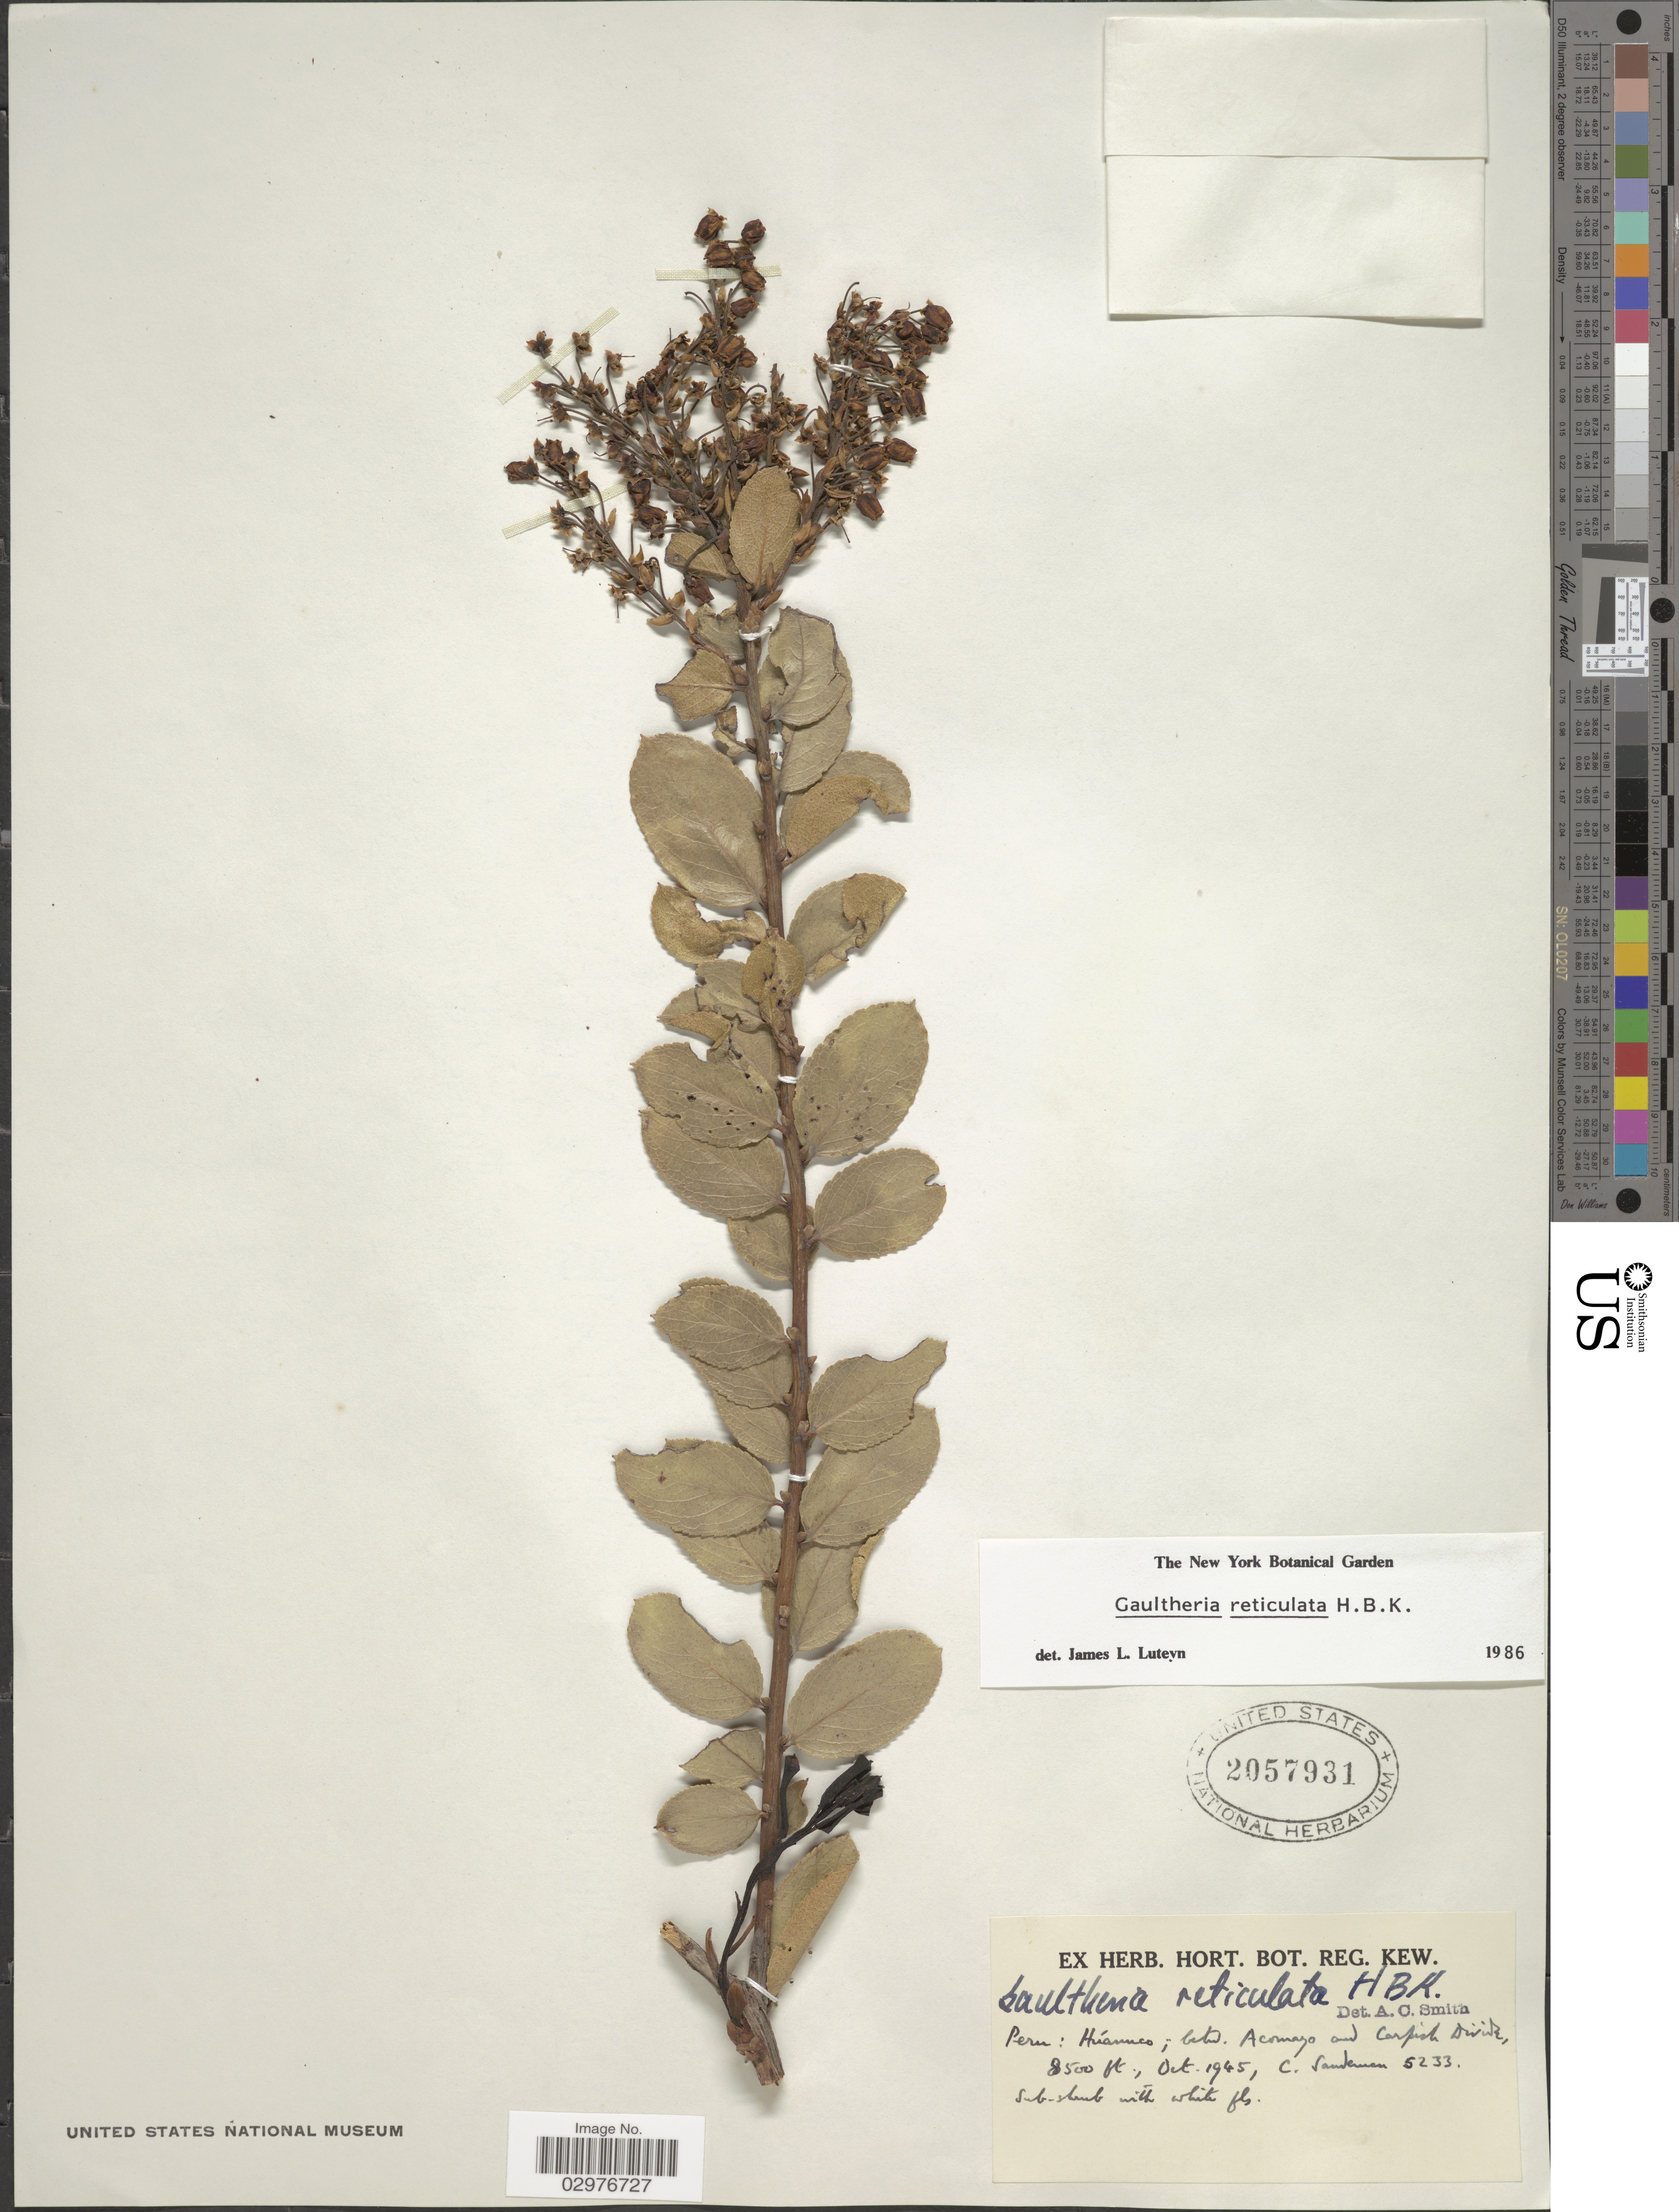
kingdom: Plantae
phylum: Tracheophyta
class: Magnoliopsida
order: Ericales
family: Ericaceae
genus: Gaultheria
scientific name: Gaultheria reticulata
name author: Kunth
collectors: C. Sandeman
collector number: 5233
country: Peru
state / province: Huánuco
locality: Betw. Acomayo and Carpish Divide.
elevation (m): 2591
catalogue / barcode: US 2057931